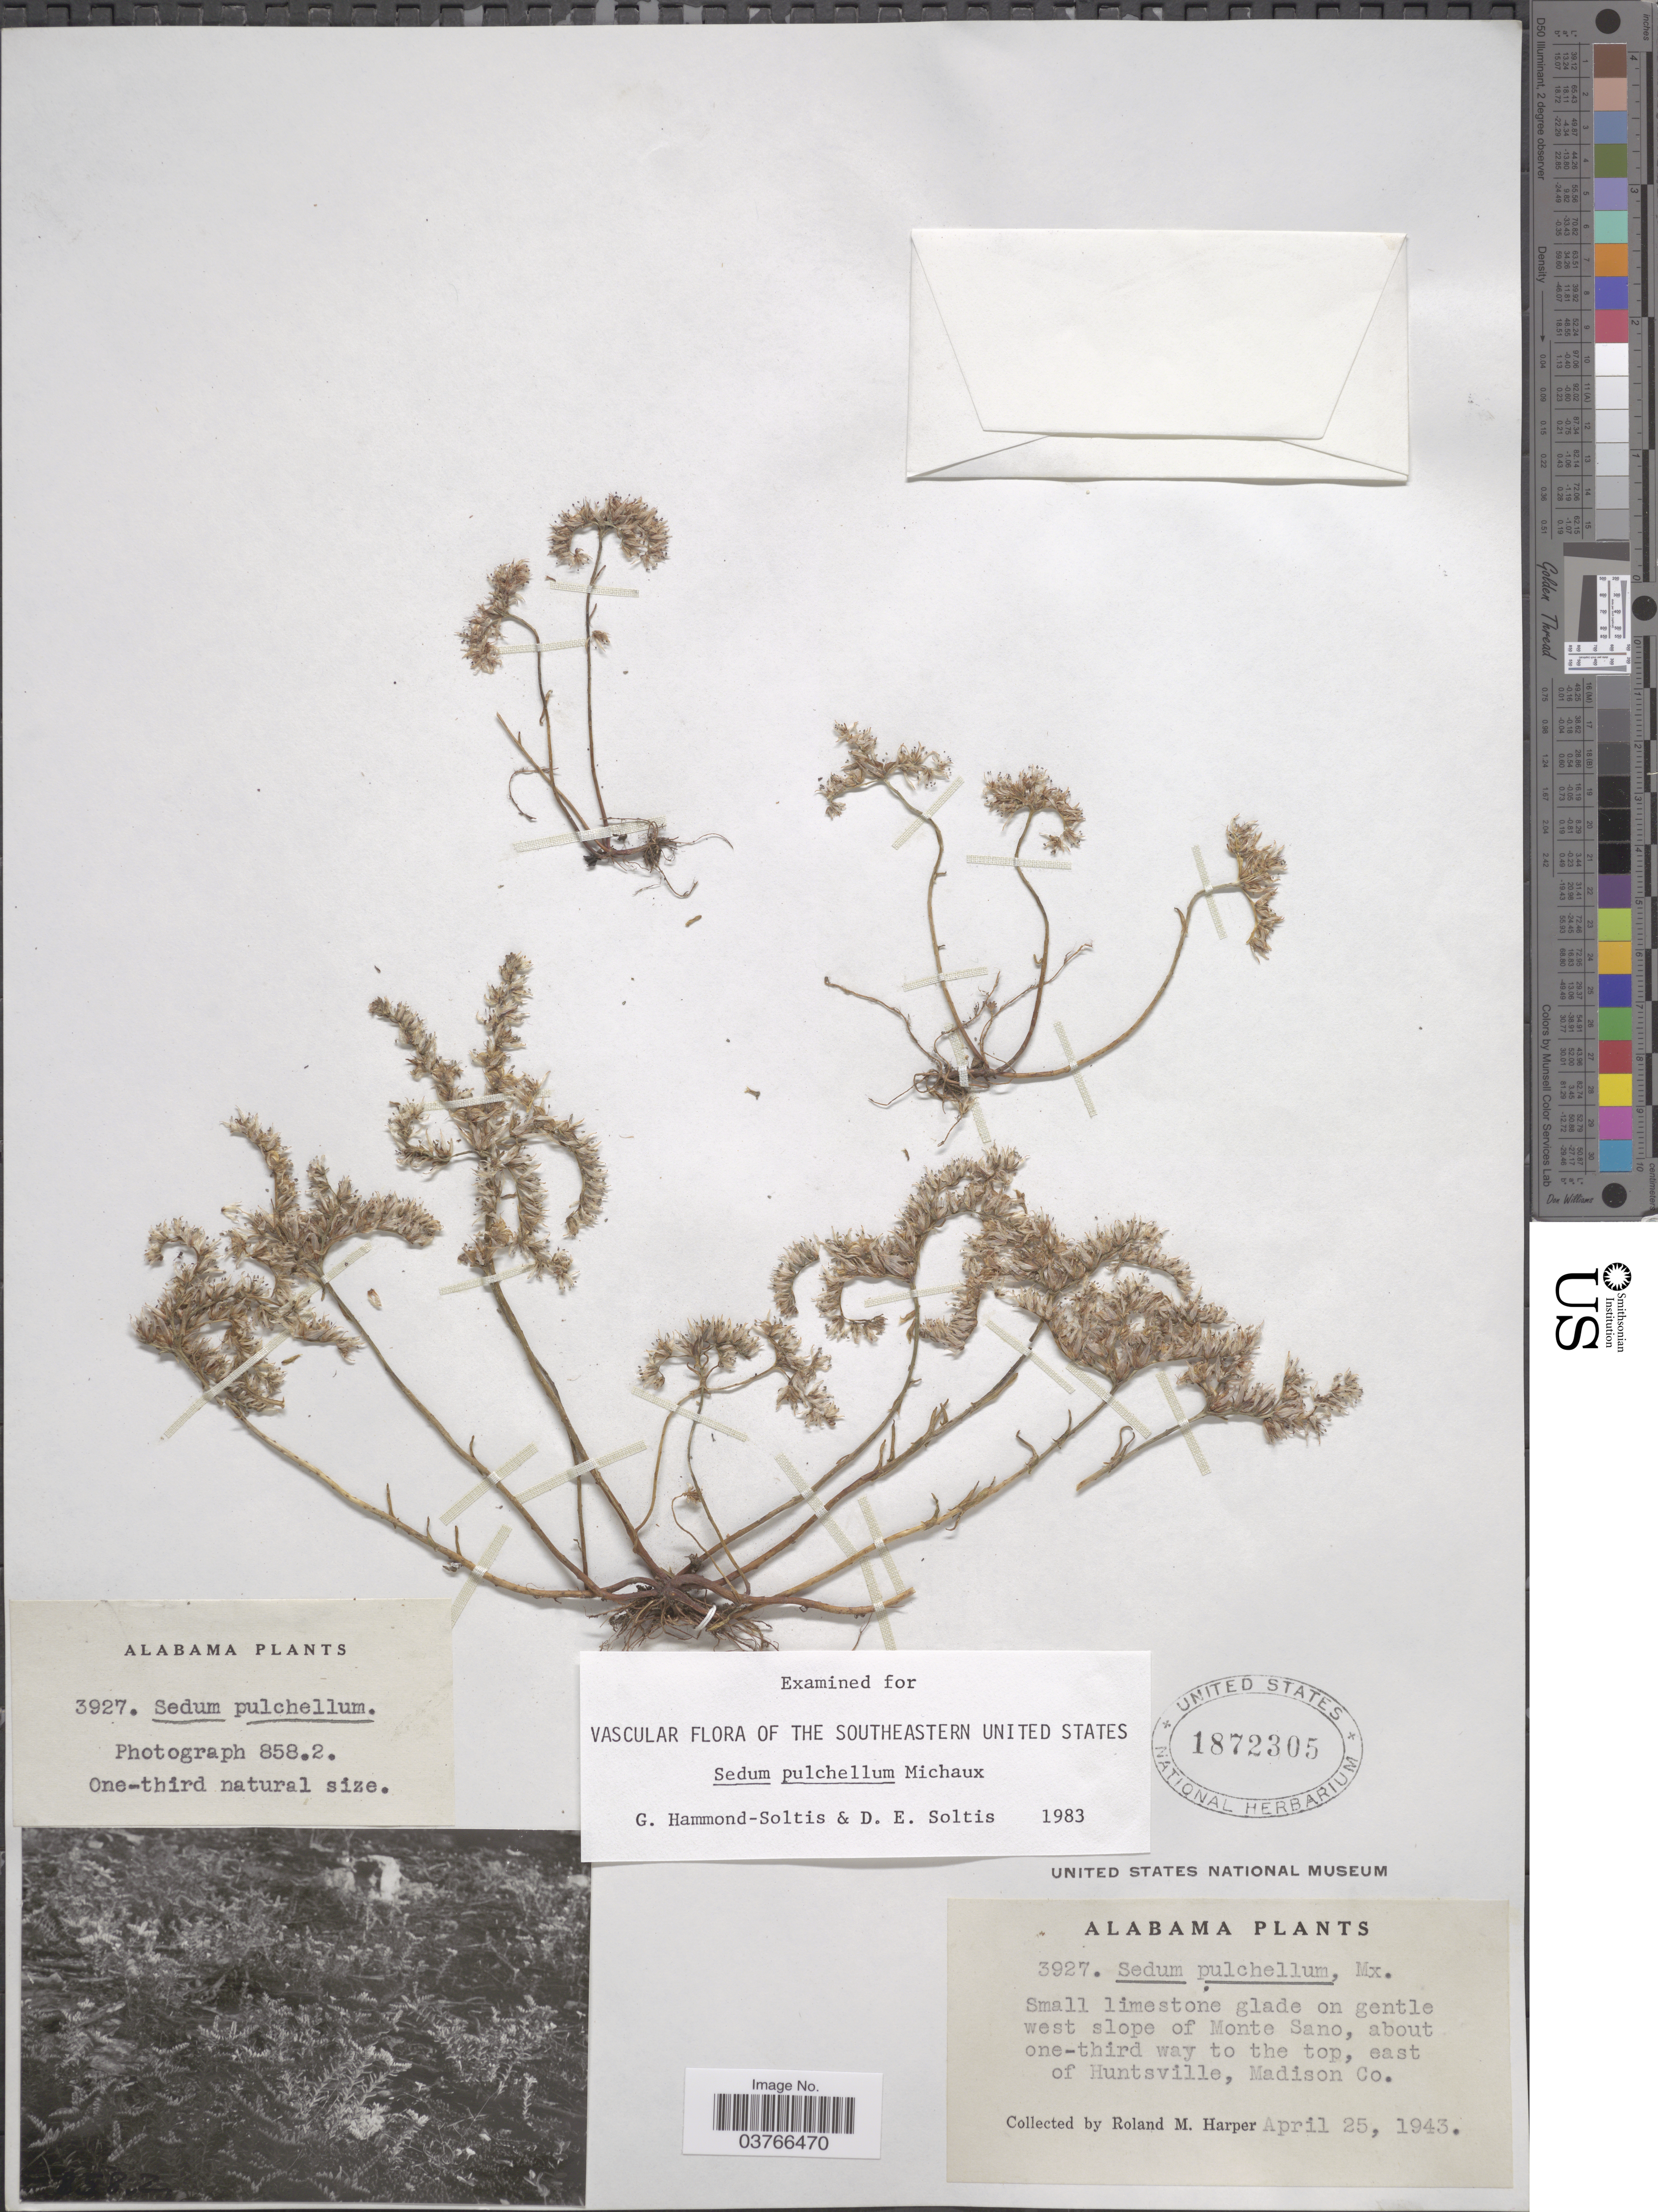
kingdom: Plantae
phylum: Tracheophyta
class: Magnoliopsida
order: Saxifragales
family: Crassulaceae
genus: Sedum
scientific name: Sedum pulchellum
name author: Michx.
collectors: R. M. Harper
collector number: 3927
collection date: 1943-04-25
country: United States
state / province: Alabama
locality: On gentle west slope of Monte Sano, about one-third way to the top, east of Huntsville, Madison Co.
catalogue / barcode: US 1872305